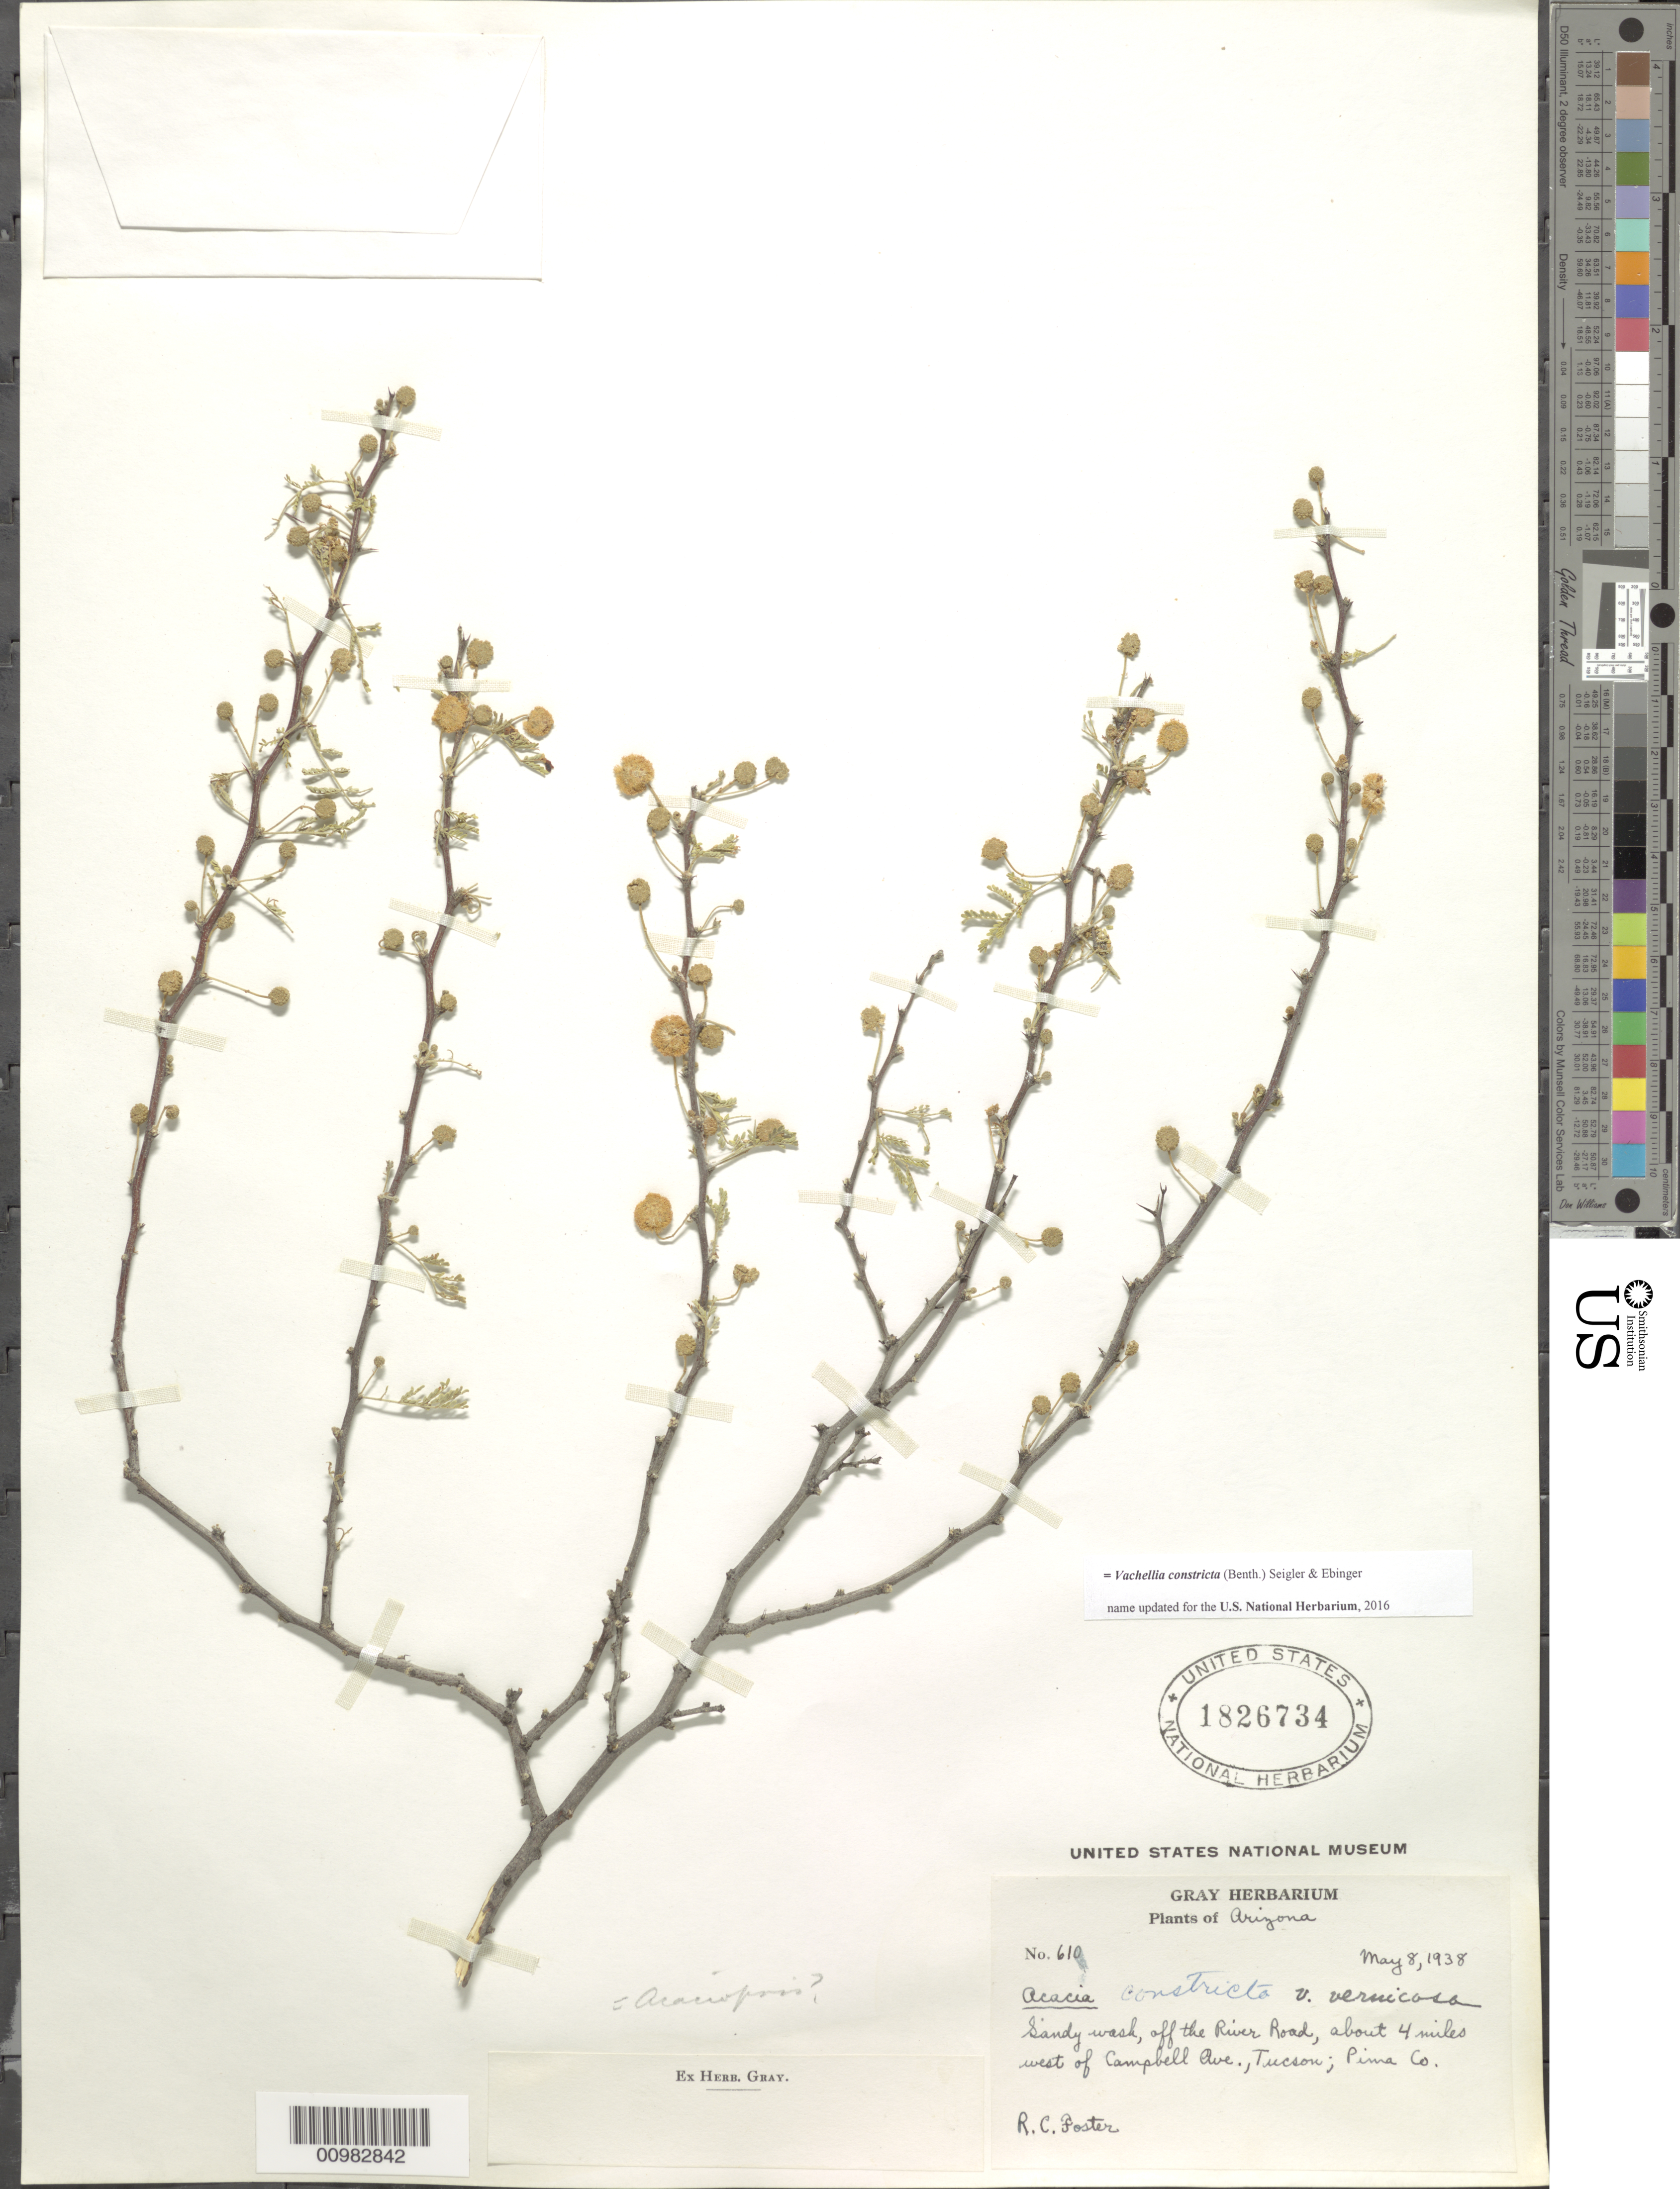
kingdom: Plantae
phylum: Tracheophyta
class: Magnoliopsida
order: Fabales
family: Fabaceae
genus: Vachellia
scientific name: Vachellia constricta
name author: (Benth.) Seigler & Ebinger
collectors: R. C. Foster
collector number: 610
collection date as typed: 08 May 1938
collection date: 1938-05-08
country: United States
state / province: Arizona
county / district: Pima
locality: Sandy wash, off River Road, about 4 miles west of Campbell Avenue, Tucson.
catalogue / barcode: US 1826734